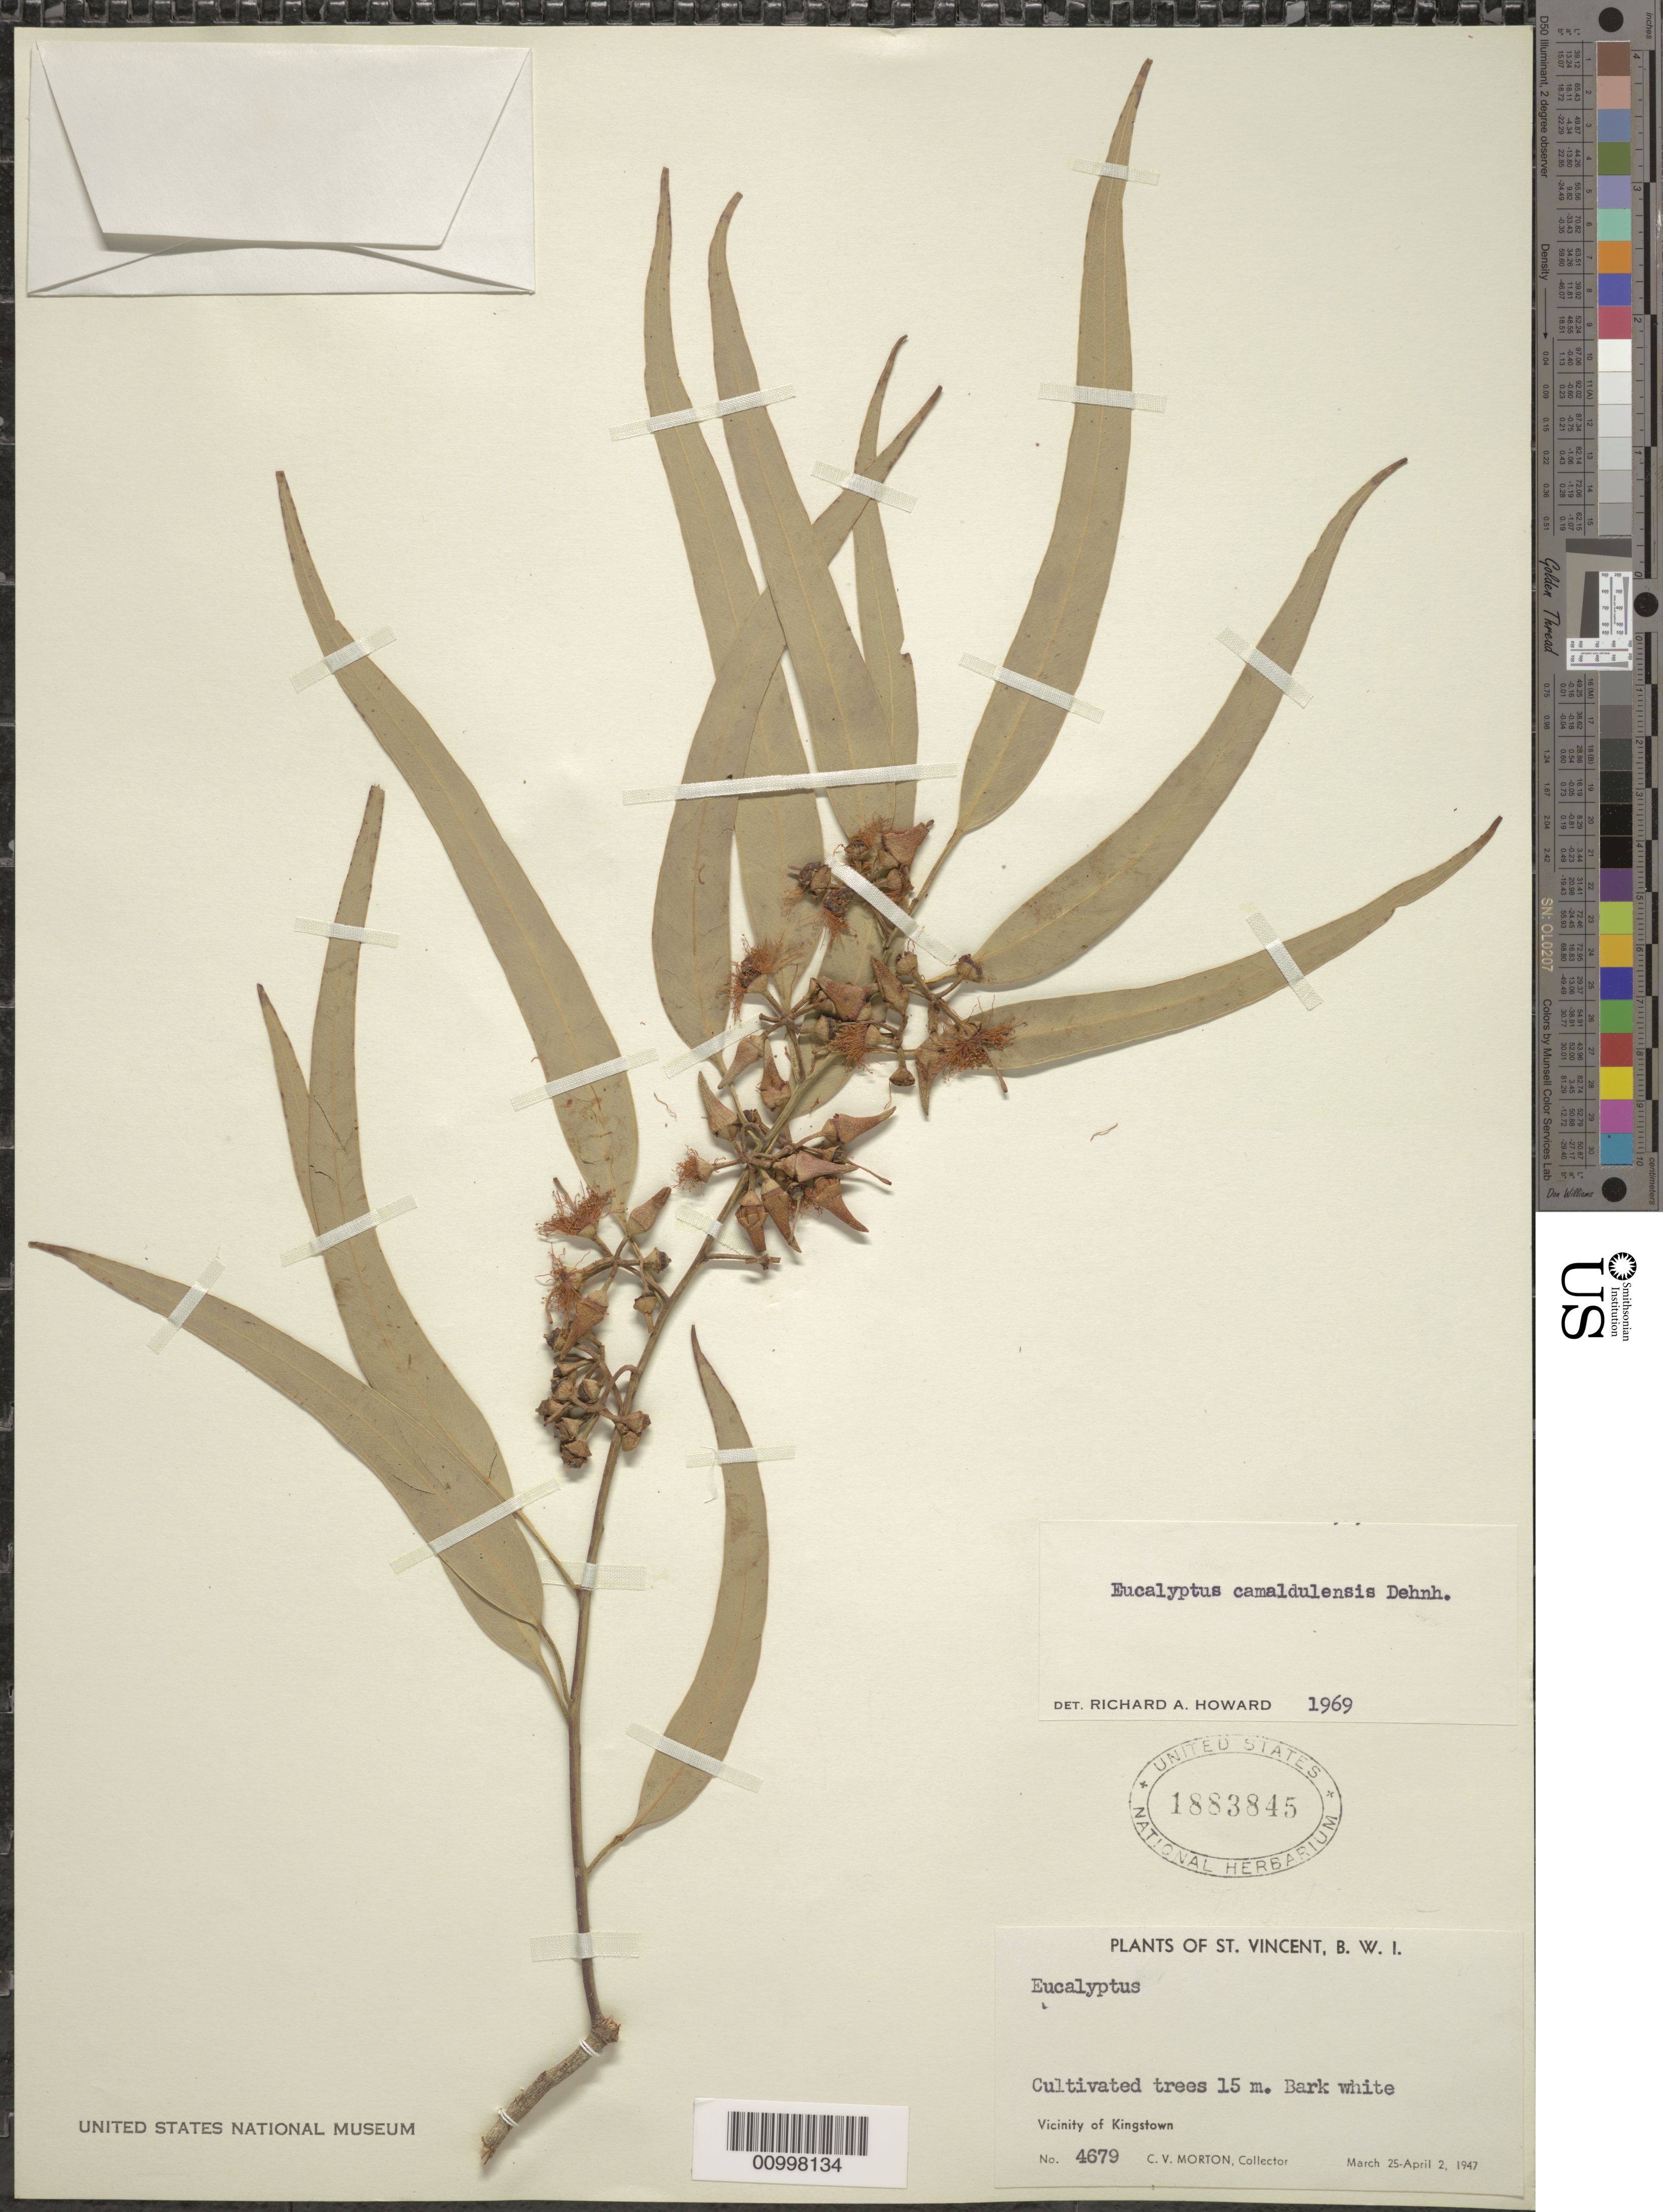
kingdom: Plantae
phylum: Tracheophyta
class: Magnoliopsida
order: Myrtales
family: Myrtaceae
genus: Eucalyptus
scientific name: Eucalyptus camaldulensis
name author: Dehnh.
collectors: C. V. Morton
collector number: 4679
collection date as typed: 25 Mar 1947 to 02 Apr 1947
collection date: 1947-03-25/1947-04-02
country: St. Vincent - Grenadines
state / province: Saint George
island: St. Vincent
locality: Vicinity of Kingstown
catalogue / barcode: US 1883845